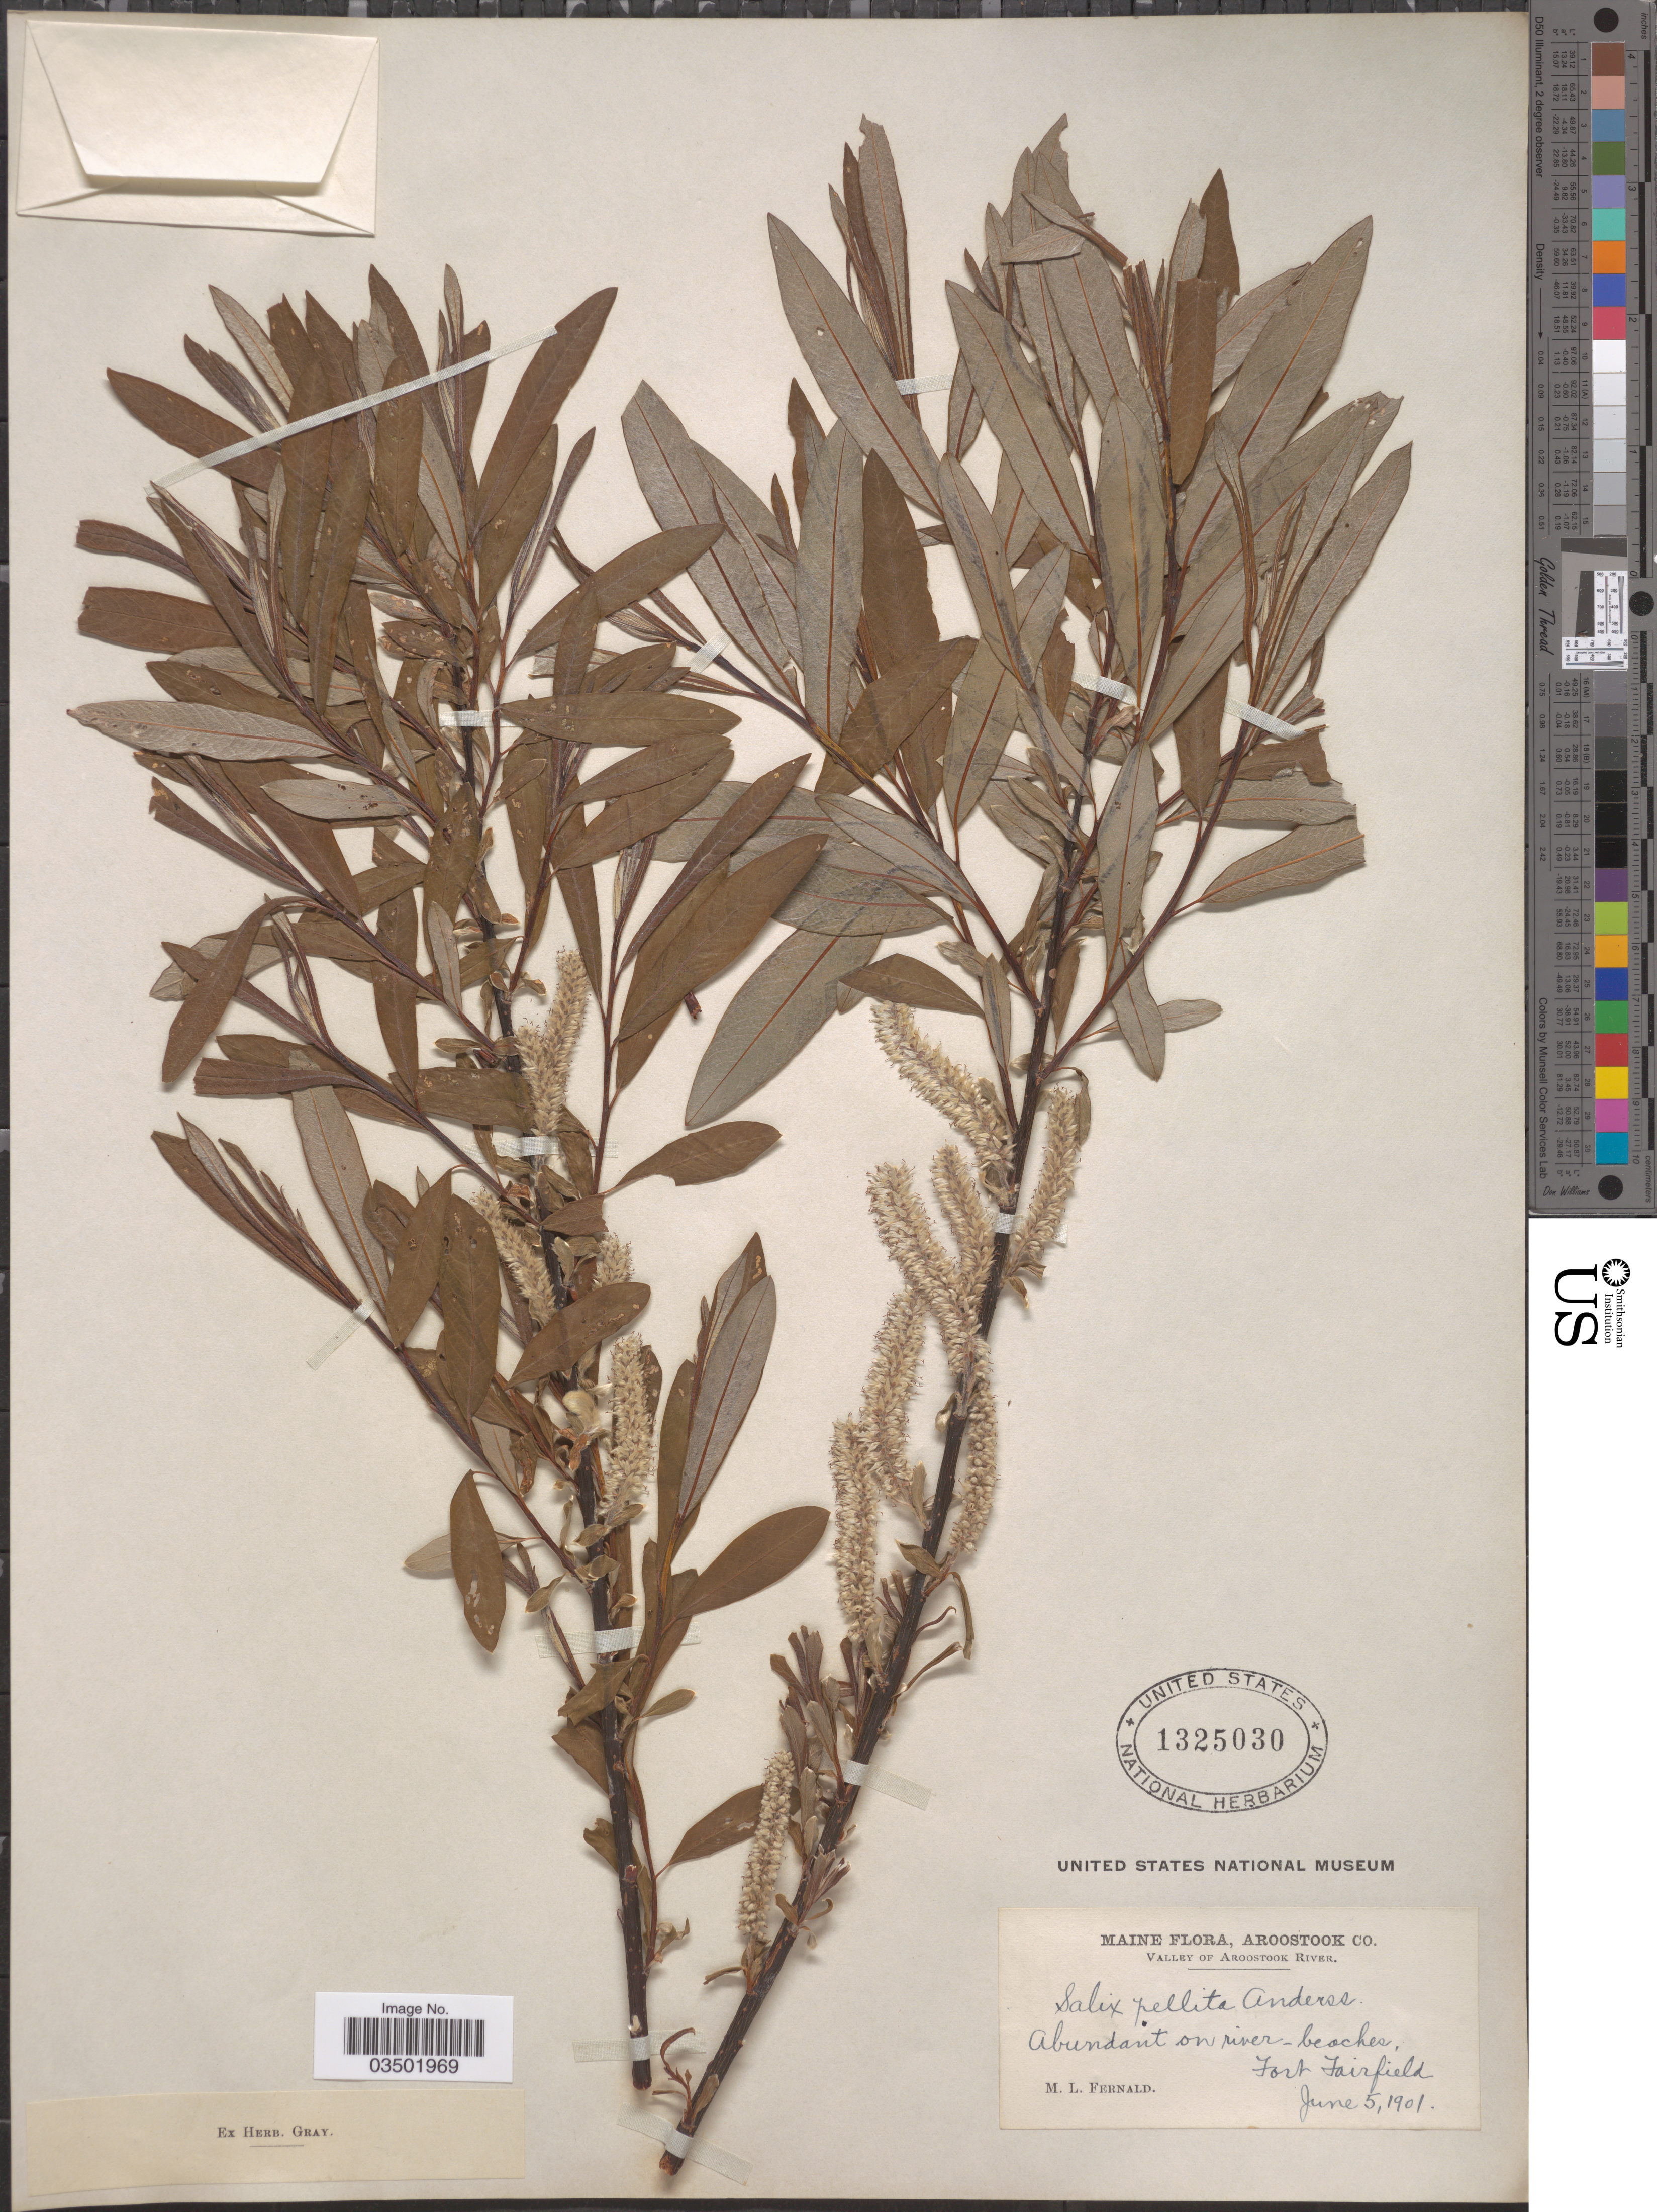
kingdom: Plantae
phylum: Tracheophyta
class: Magnoliopsida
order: Malpighiales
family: Salicaceae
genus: Salix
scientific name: Salix pellita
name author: (Andersson) Bebb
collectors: M. L. Fernald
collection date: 1901-06-05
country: United States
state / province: Maine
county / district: Aroostook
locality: Valley of Aroostook River. Fort Fairfield.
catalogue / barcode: US 1325030